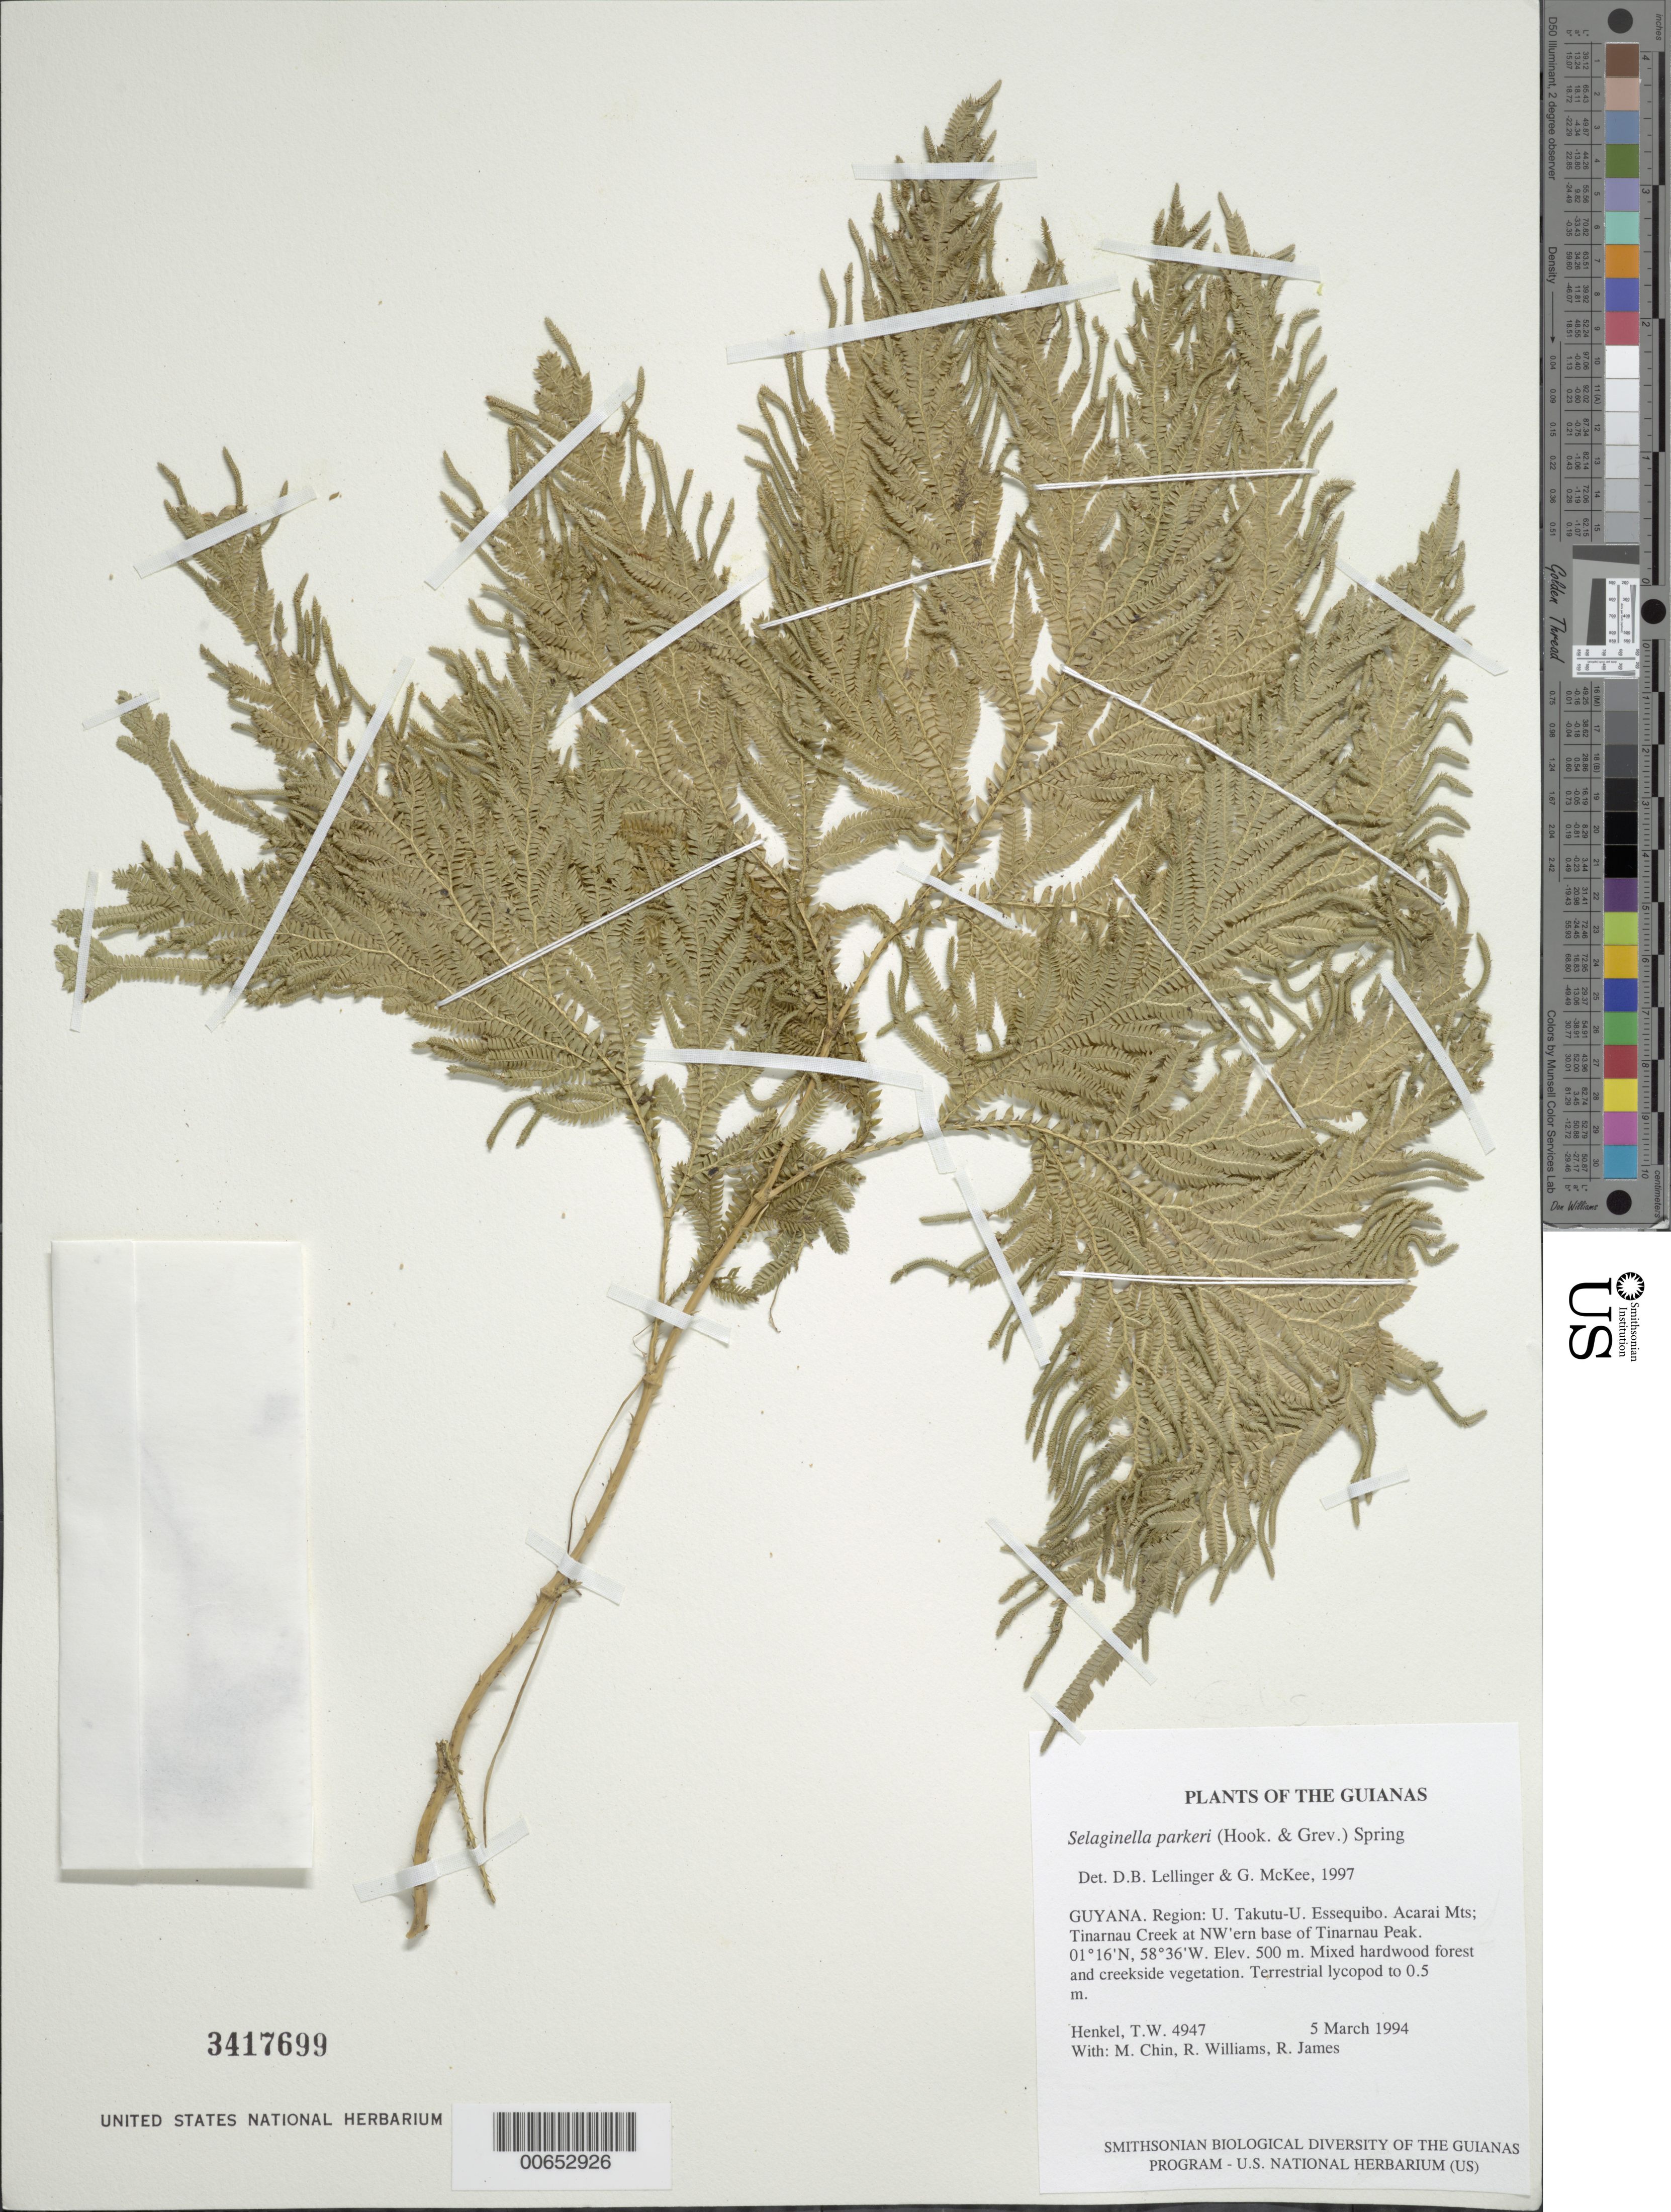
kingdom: Plantae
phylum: Tracheophyta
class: Lycopodiopsida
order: Selaginellales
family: Selaginellaceae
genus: Selaginella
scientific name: Selaginella parkeri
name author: (Hook. & Grev.) Spring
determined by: Lellinger, D. B.; McKee, G. S.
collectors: T. Henkel, M. Chin, R. Williams & R. James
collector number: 4947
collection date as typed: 5 March 1994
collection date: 1994-03-05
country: Guyana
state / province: U. Takutu-U. Essequibo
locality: Acarai Mts; Tinarnau Creek at northwestern base of Tinarnau Peak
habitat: Mixed hardwood forest and creekside vegetation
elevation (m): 500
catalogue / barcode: US 3417699